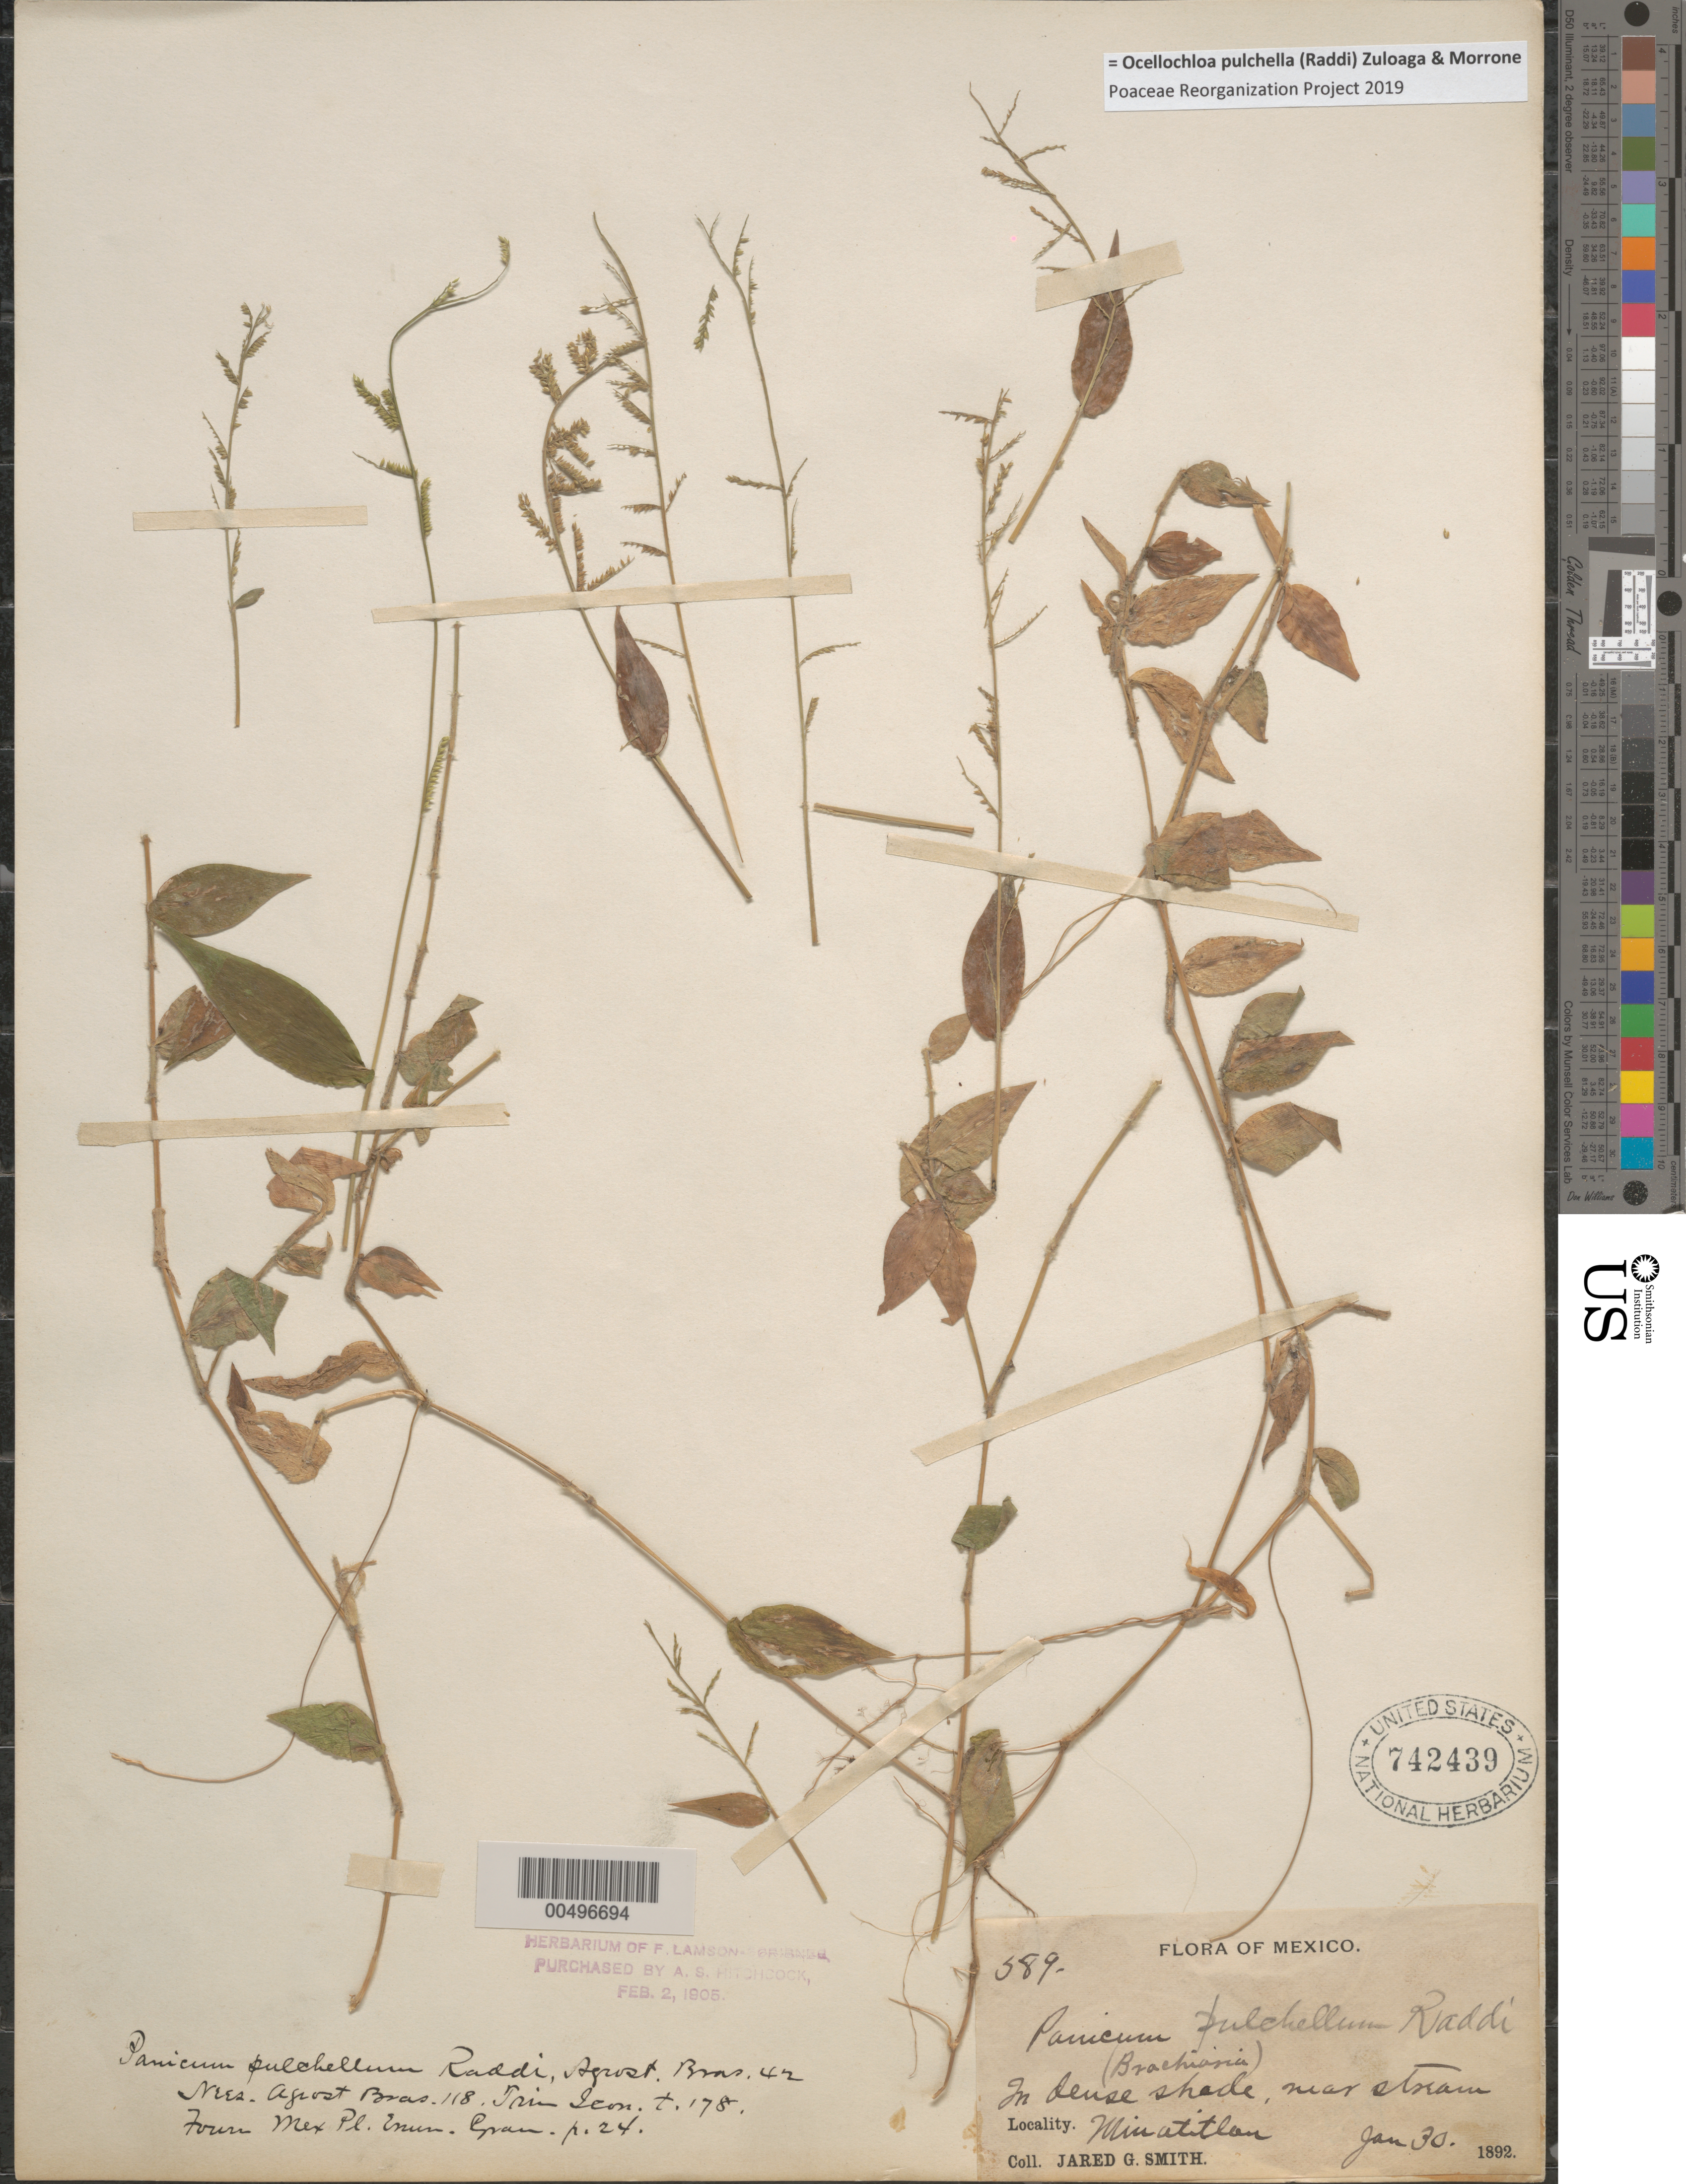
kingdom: Plantae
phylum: Tracheophyta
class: Liliopsida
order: Poales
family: Poaceae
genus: Panicum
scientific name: Panicum pulchellum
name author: Raddi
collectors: J. G. Smith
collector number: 589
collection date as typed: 30 Jan 1892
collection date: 1892-01-30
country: Mexico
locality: Minatitlán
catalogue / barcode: US 742439